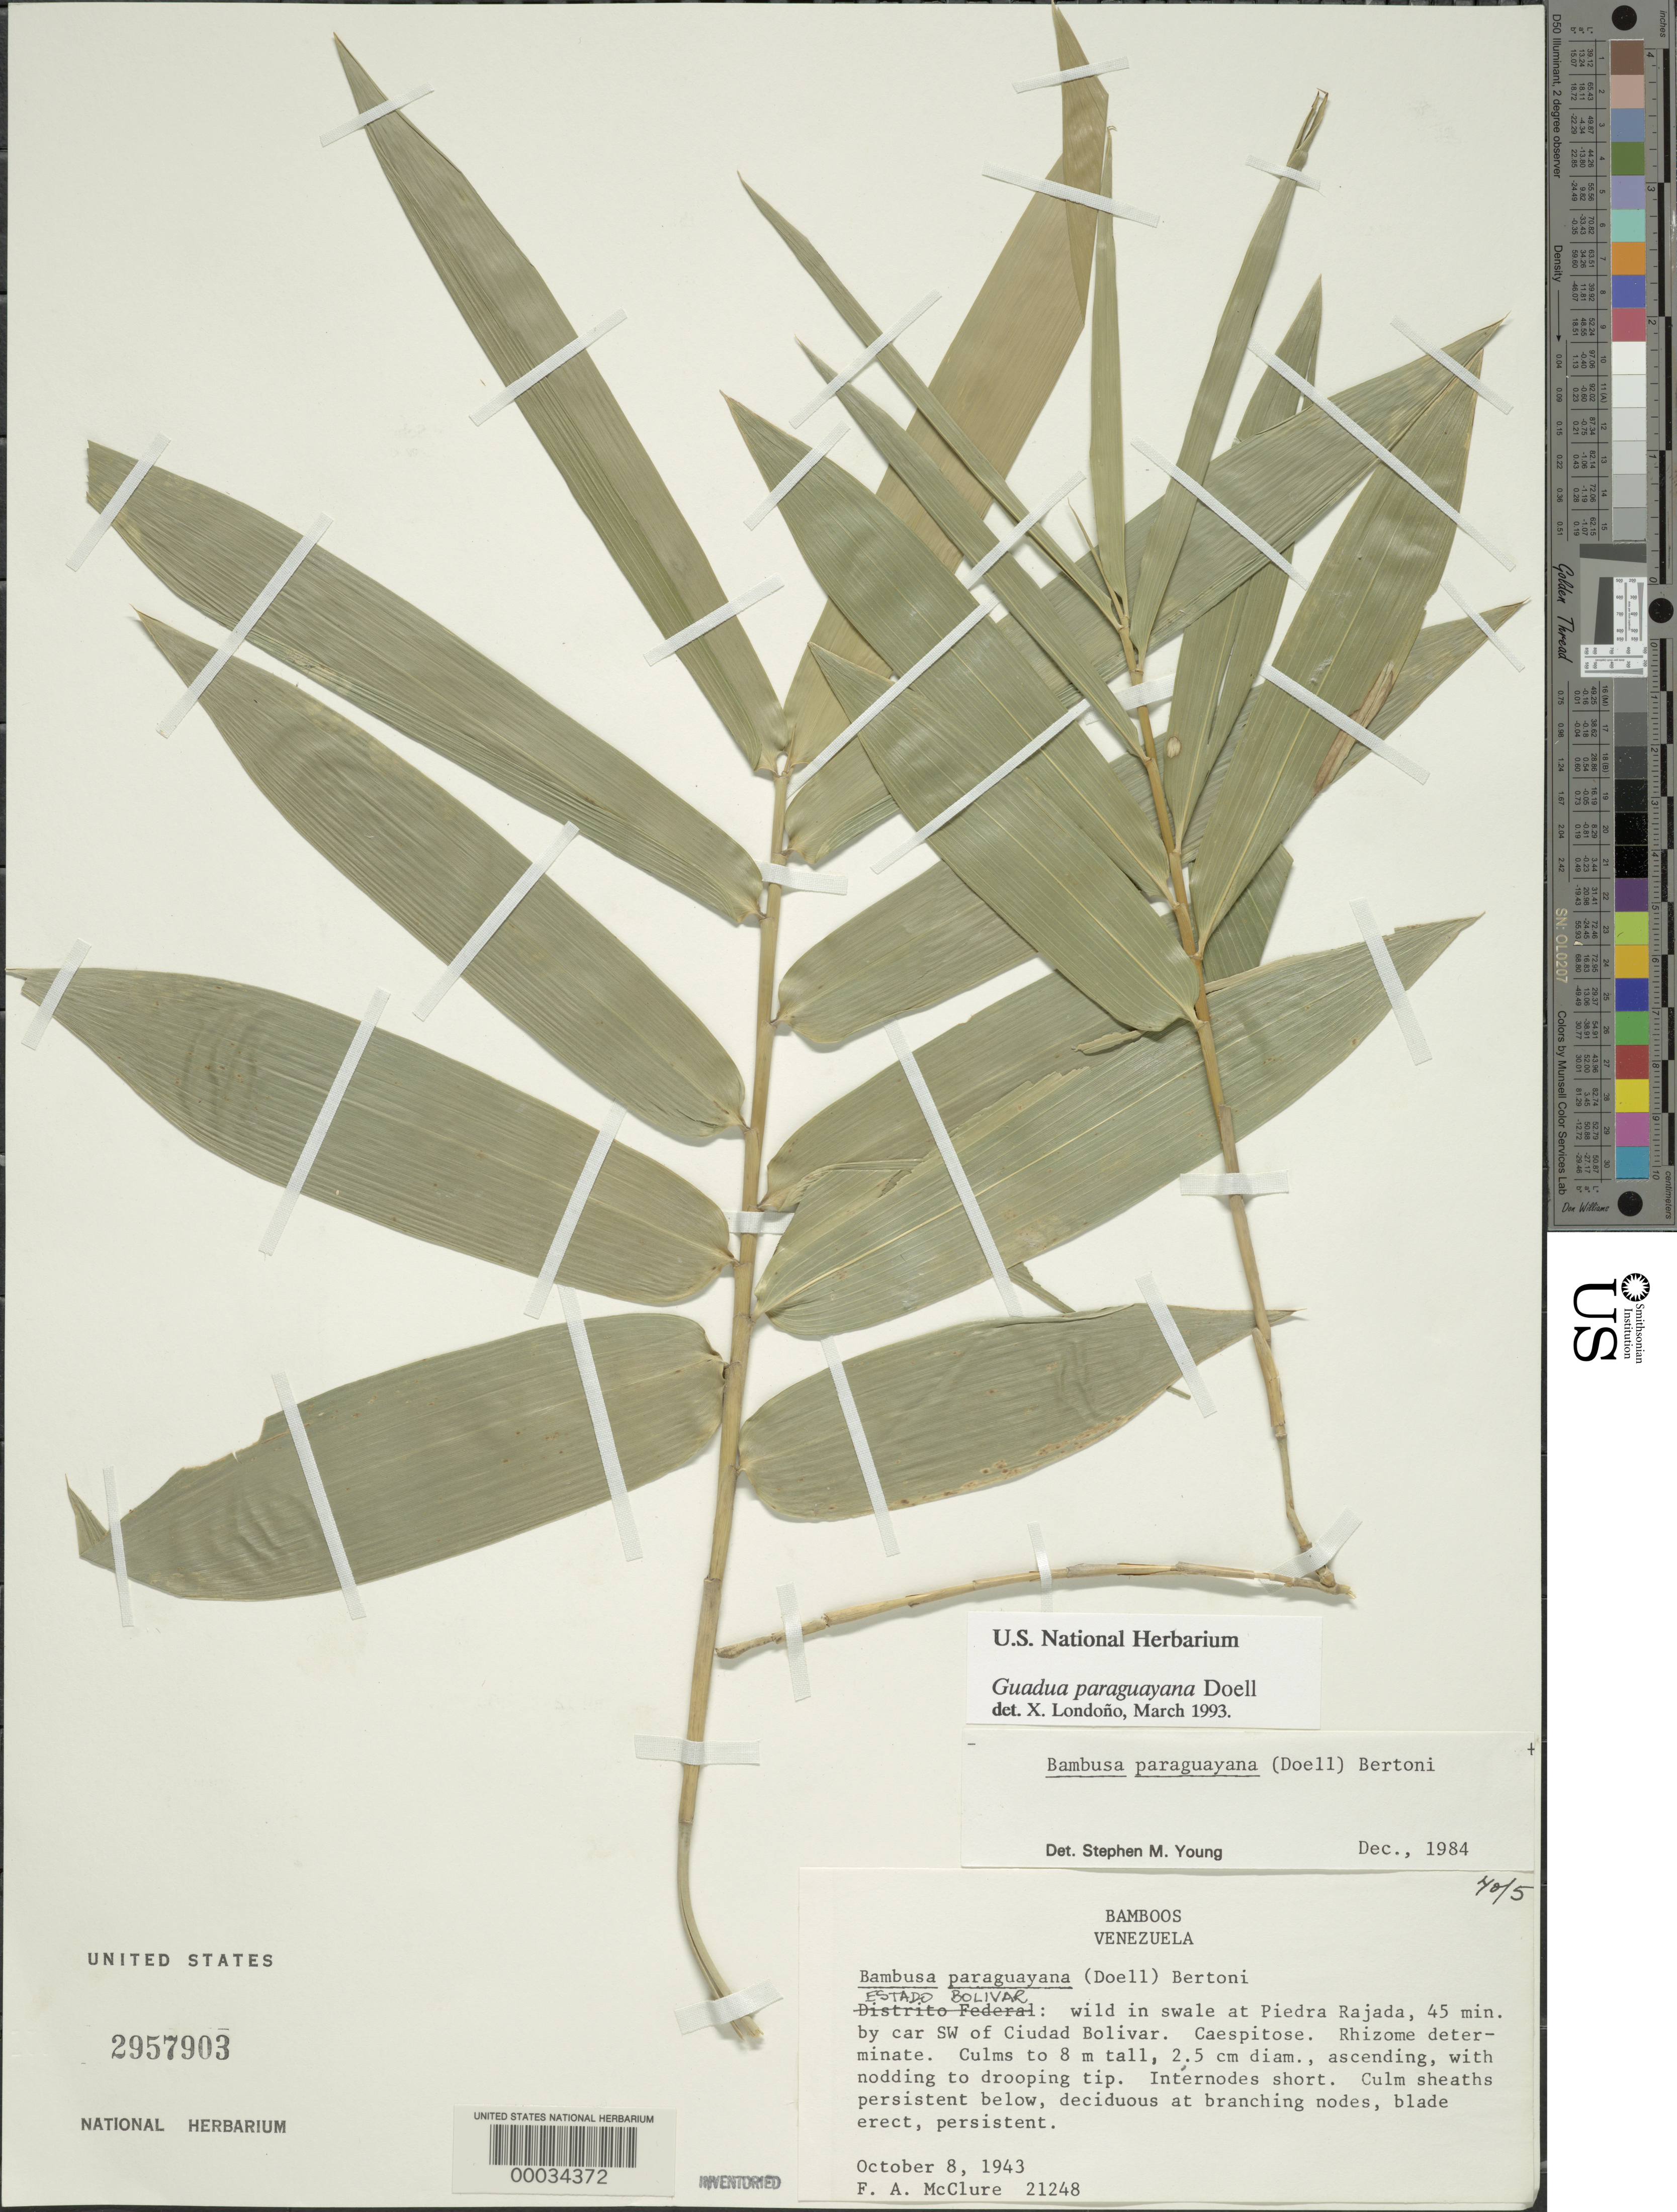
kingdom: Plantae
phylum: Tracheophyta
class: Liliopsida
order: Poales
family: Poaceae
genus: Guadua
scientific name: Guadua paraguayana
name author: Döll in Mart.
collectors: F. A. McClure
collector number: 21248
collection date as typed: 08 Oct 1943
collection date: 1943-10-08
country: Venezuela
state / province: Bolivar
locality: Piedra rajada, ciudad bolivar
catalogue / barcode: US 2957903